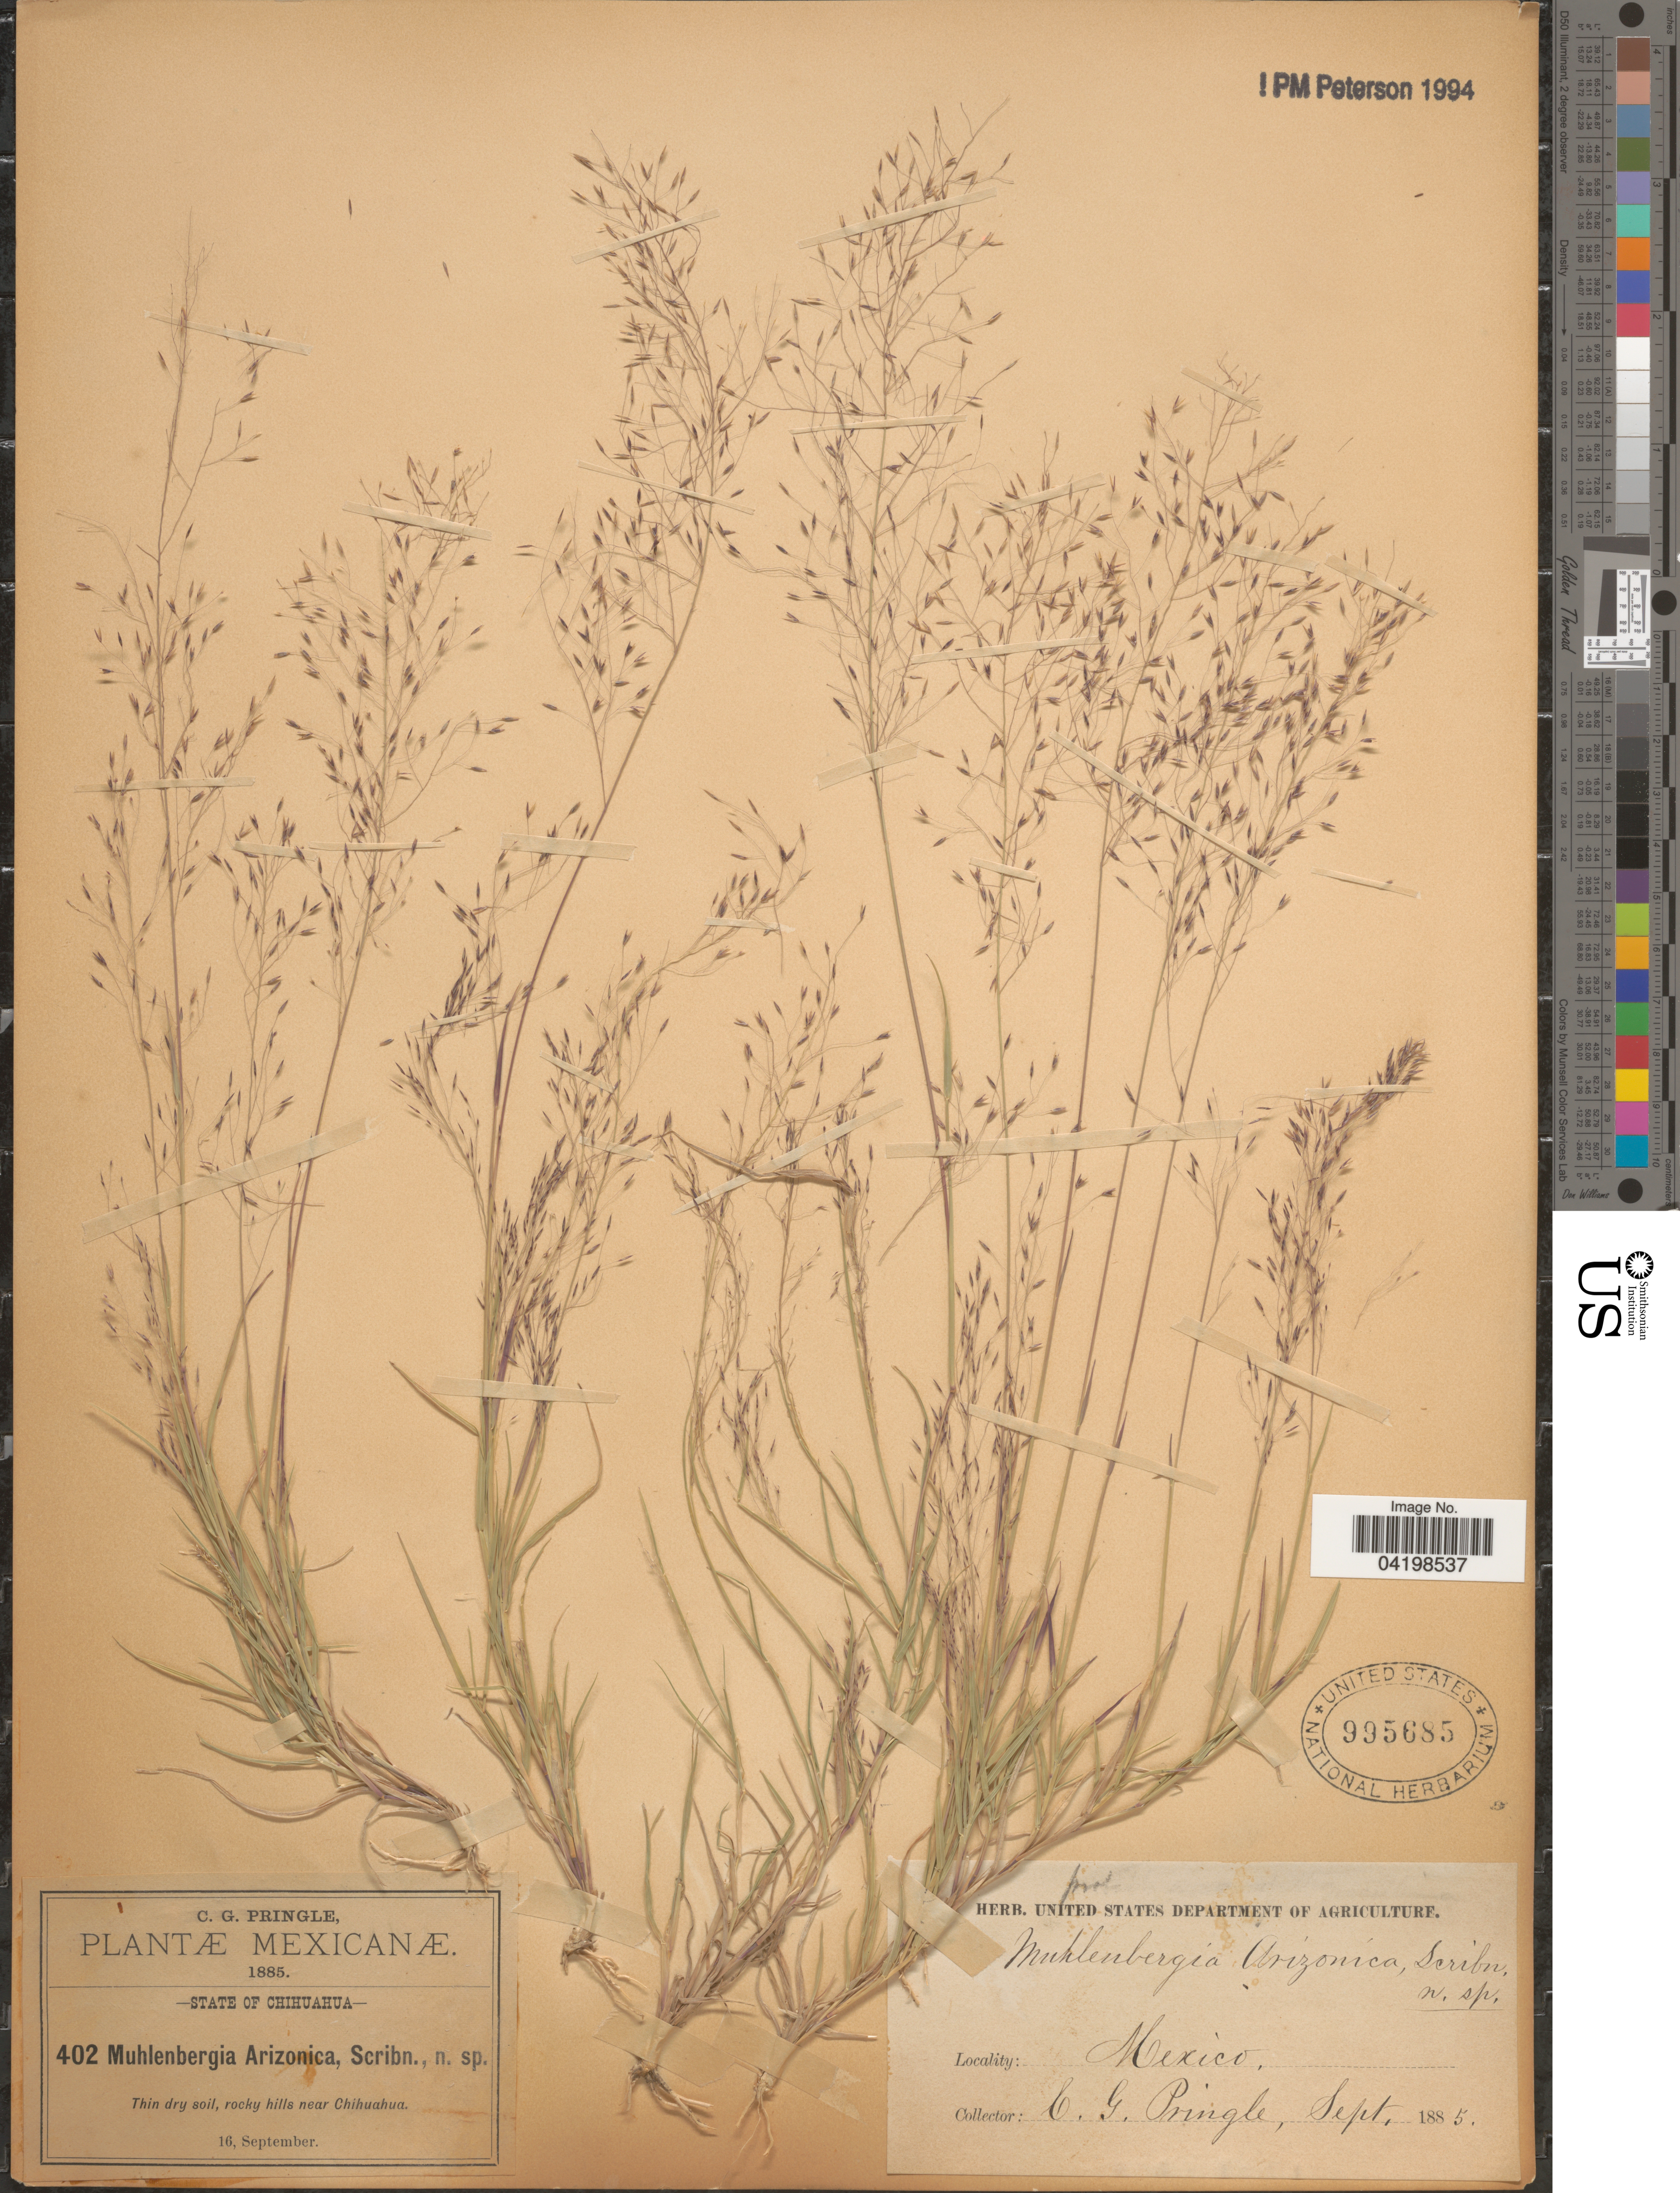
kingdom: Plantae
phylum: Tracheophyta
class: Liliopsida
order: Poales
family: Poaceae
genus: Muhlenbergia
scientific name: Muhlenbergia arizonica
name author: Scribn.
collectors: C. G. Pringle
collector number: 402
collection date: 1885-09-16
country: Mexico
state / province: Chihuahua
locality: Rocky hills near Chihuahua.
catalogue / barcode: US 995685